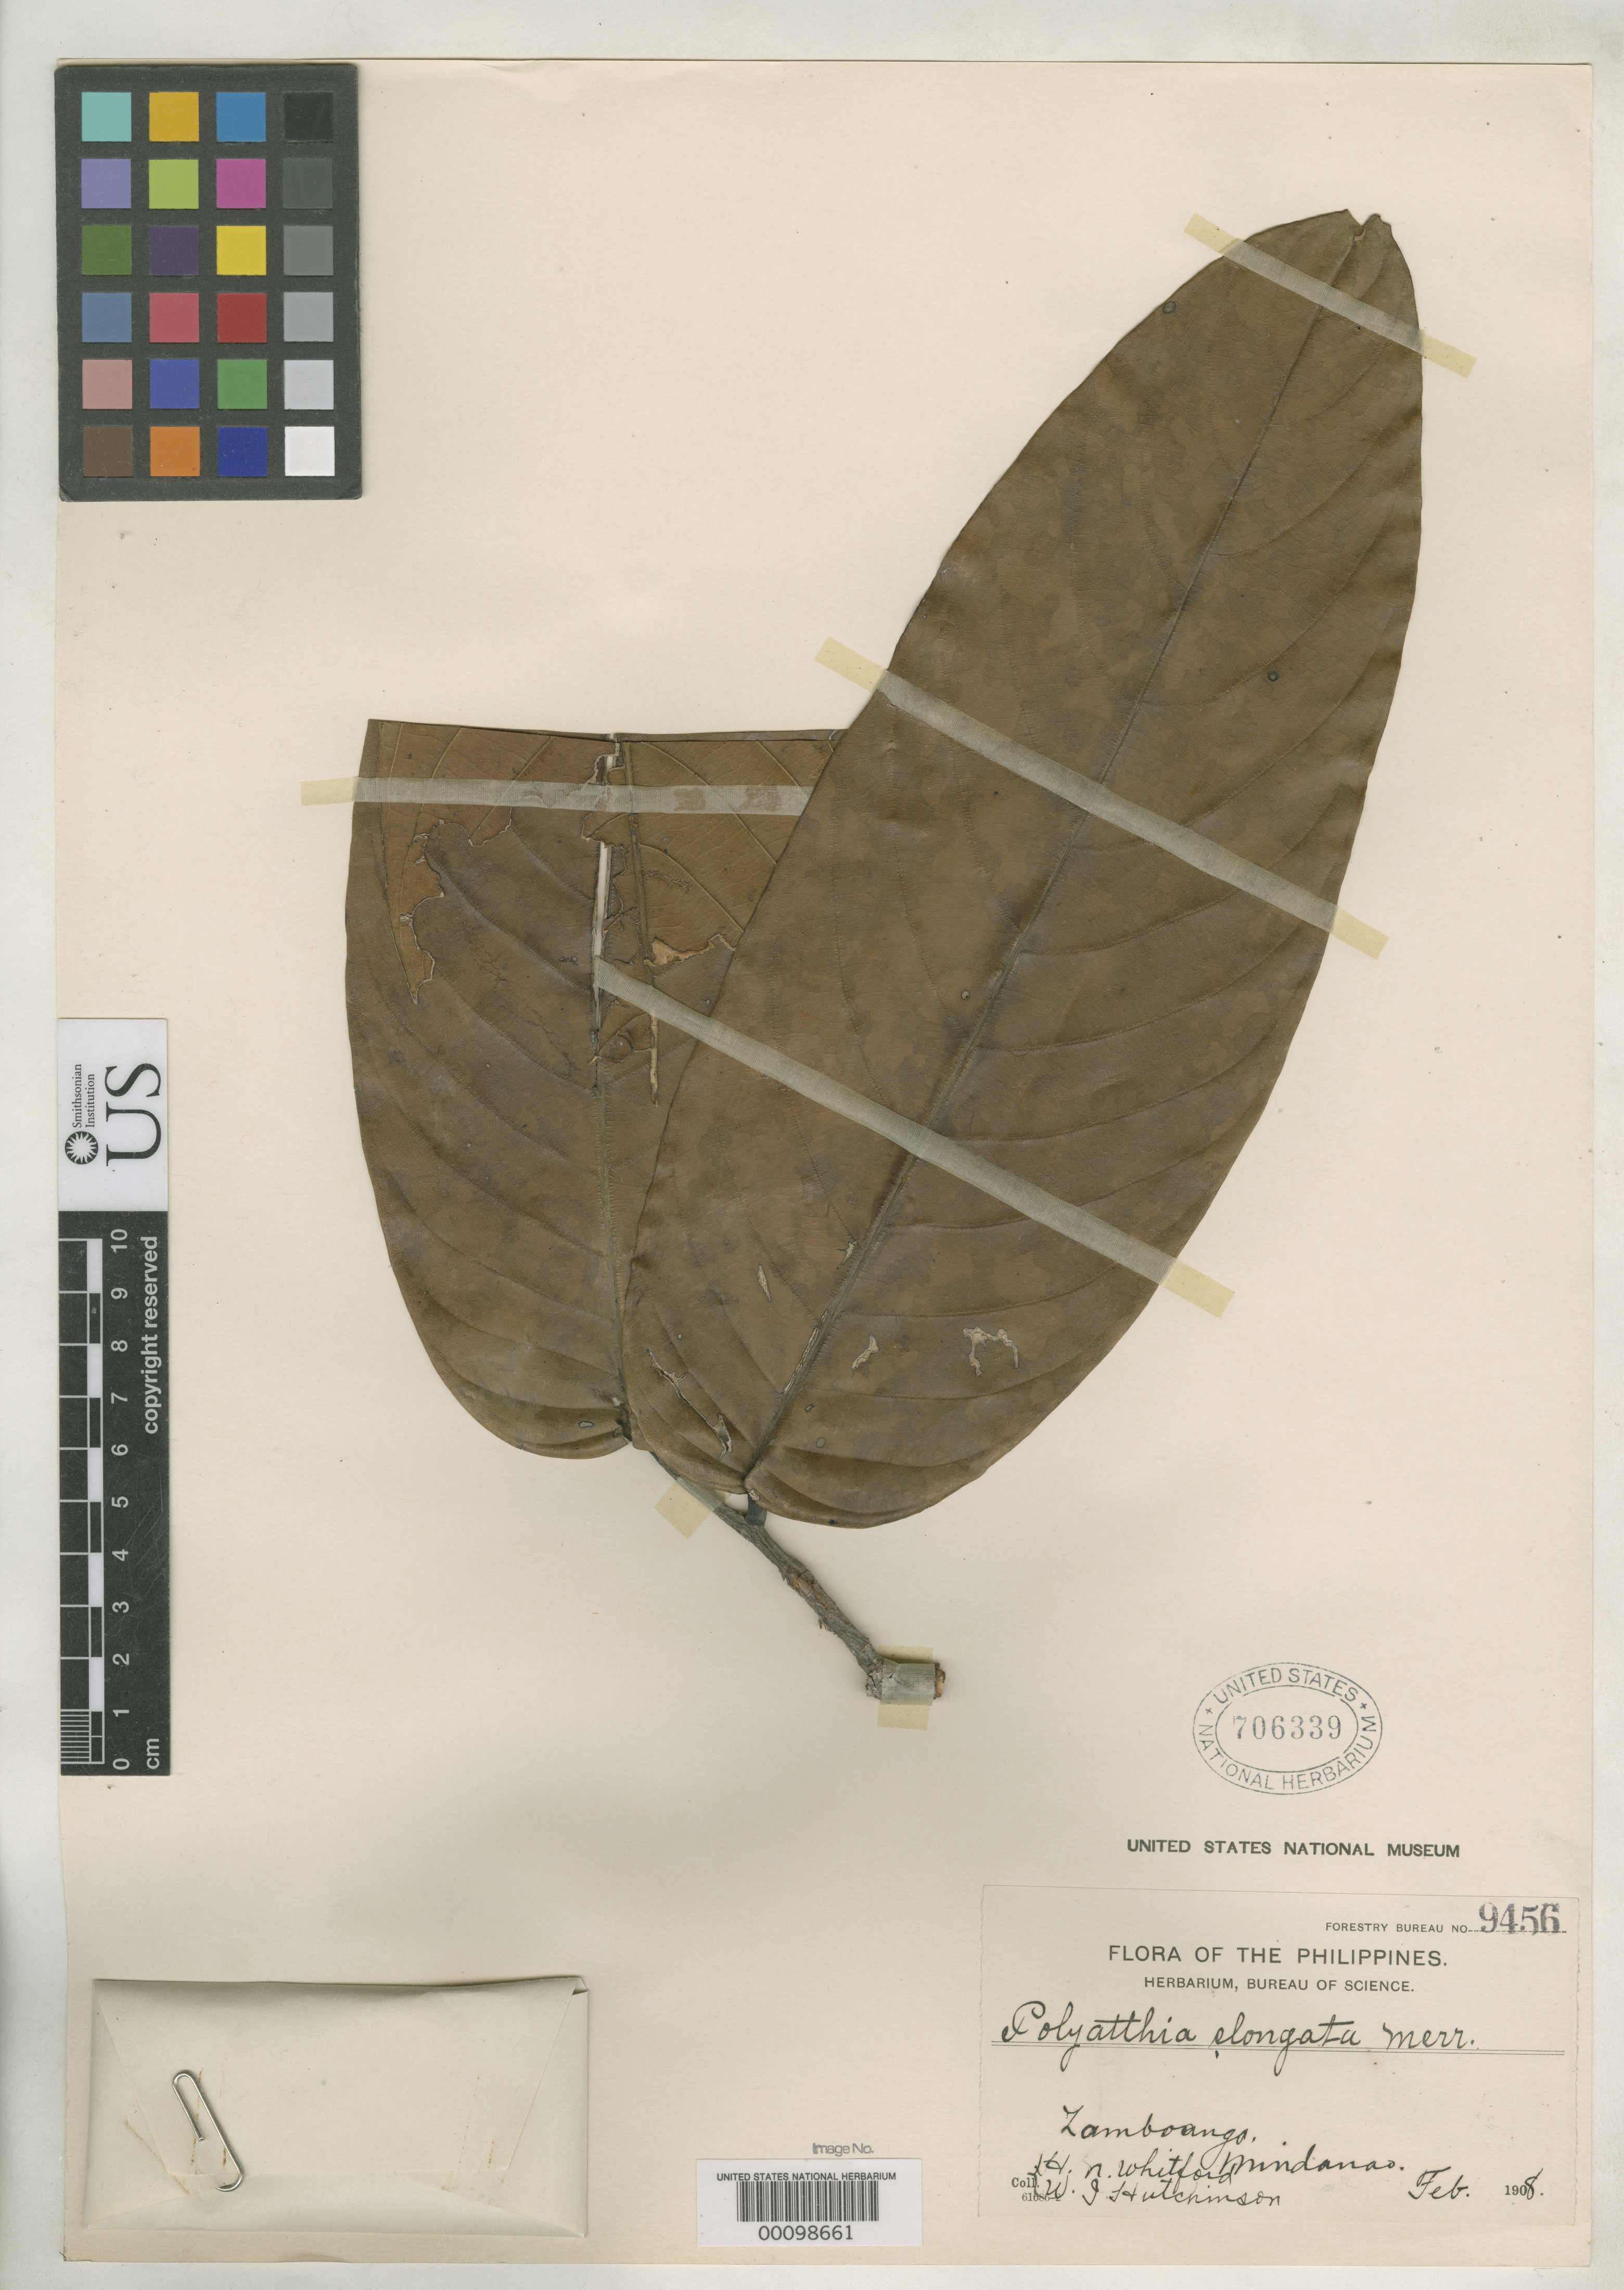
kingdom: Plantae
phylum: Tracheophyta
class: Magnoliopsida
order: Magnoliales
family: Annonaceae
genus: Polyalthia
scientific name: Polyalthia elongata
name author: Merr.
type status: Isotype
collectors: H. N. Whitford & W. I. Hutchinson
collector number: Forestry Bureau 9456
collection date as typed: Feb 1908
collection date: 1908-02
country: Philippines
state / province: Zamboanga Peninsula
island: Mindanao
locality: Port Banga.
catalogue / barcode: US 706339